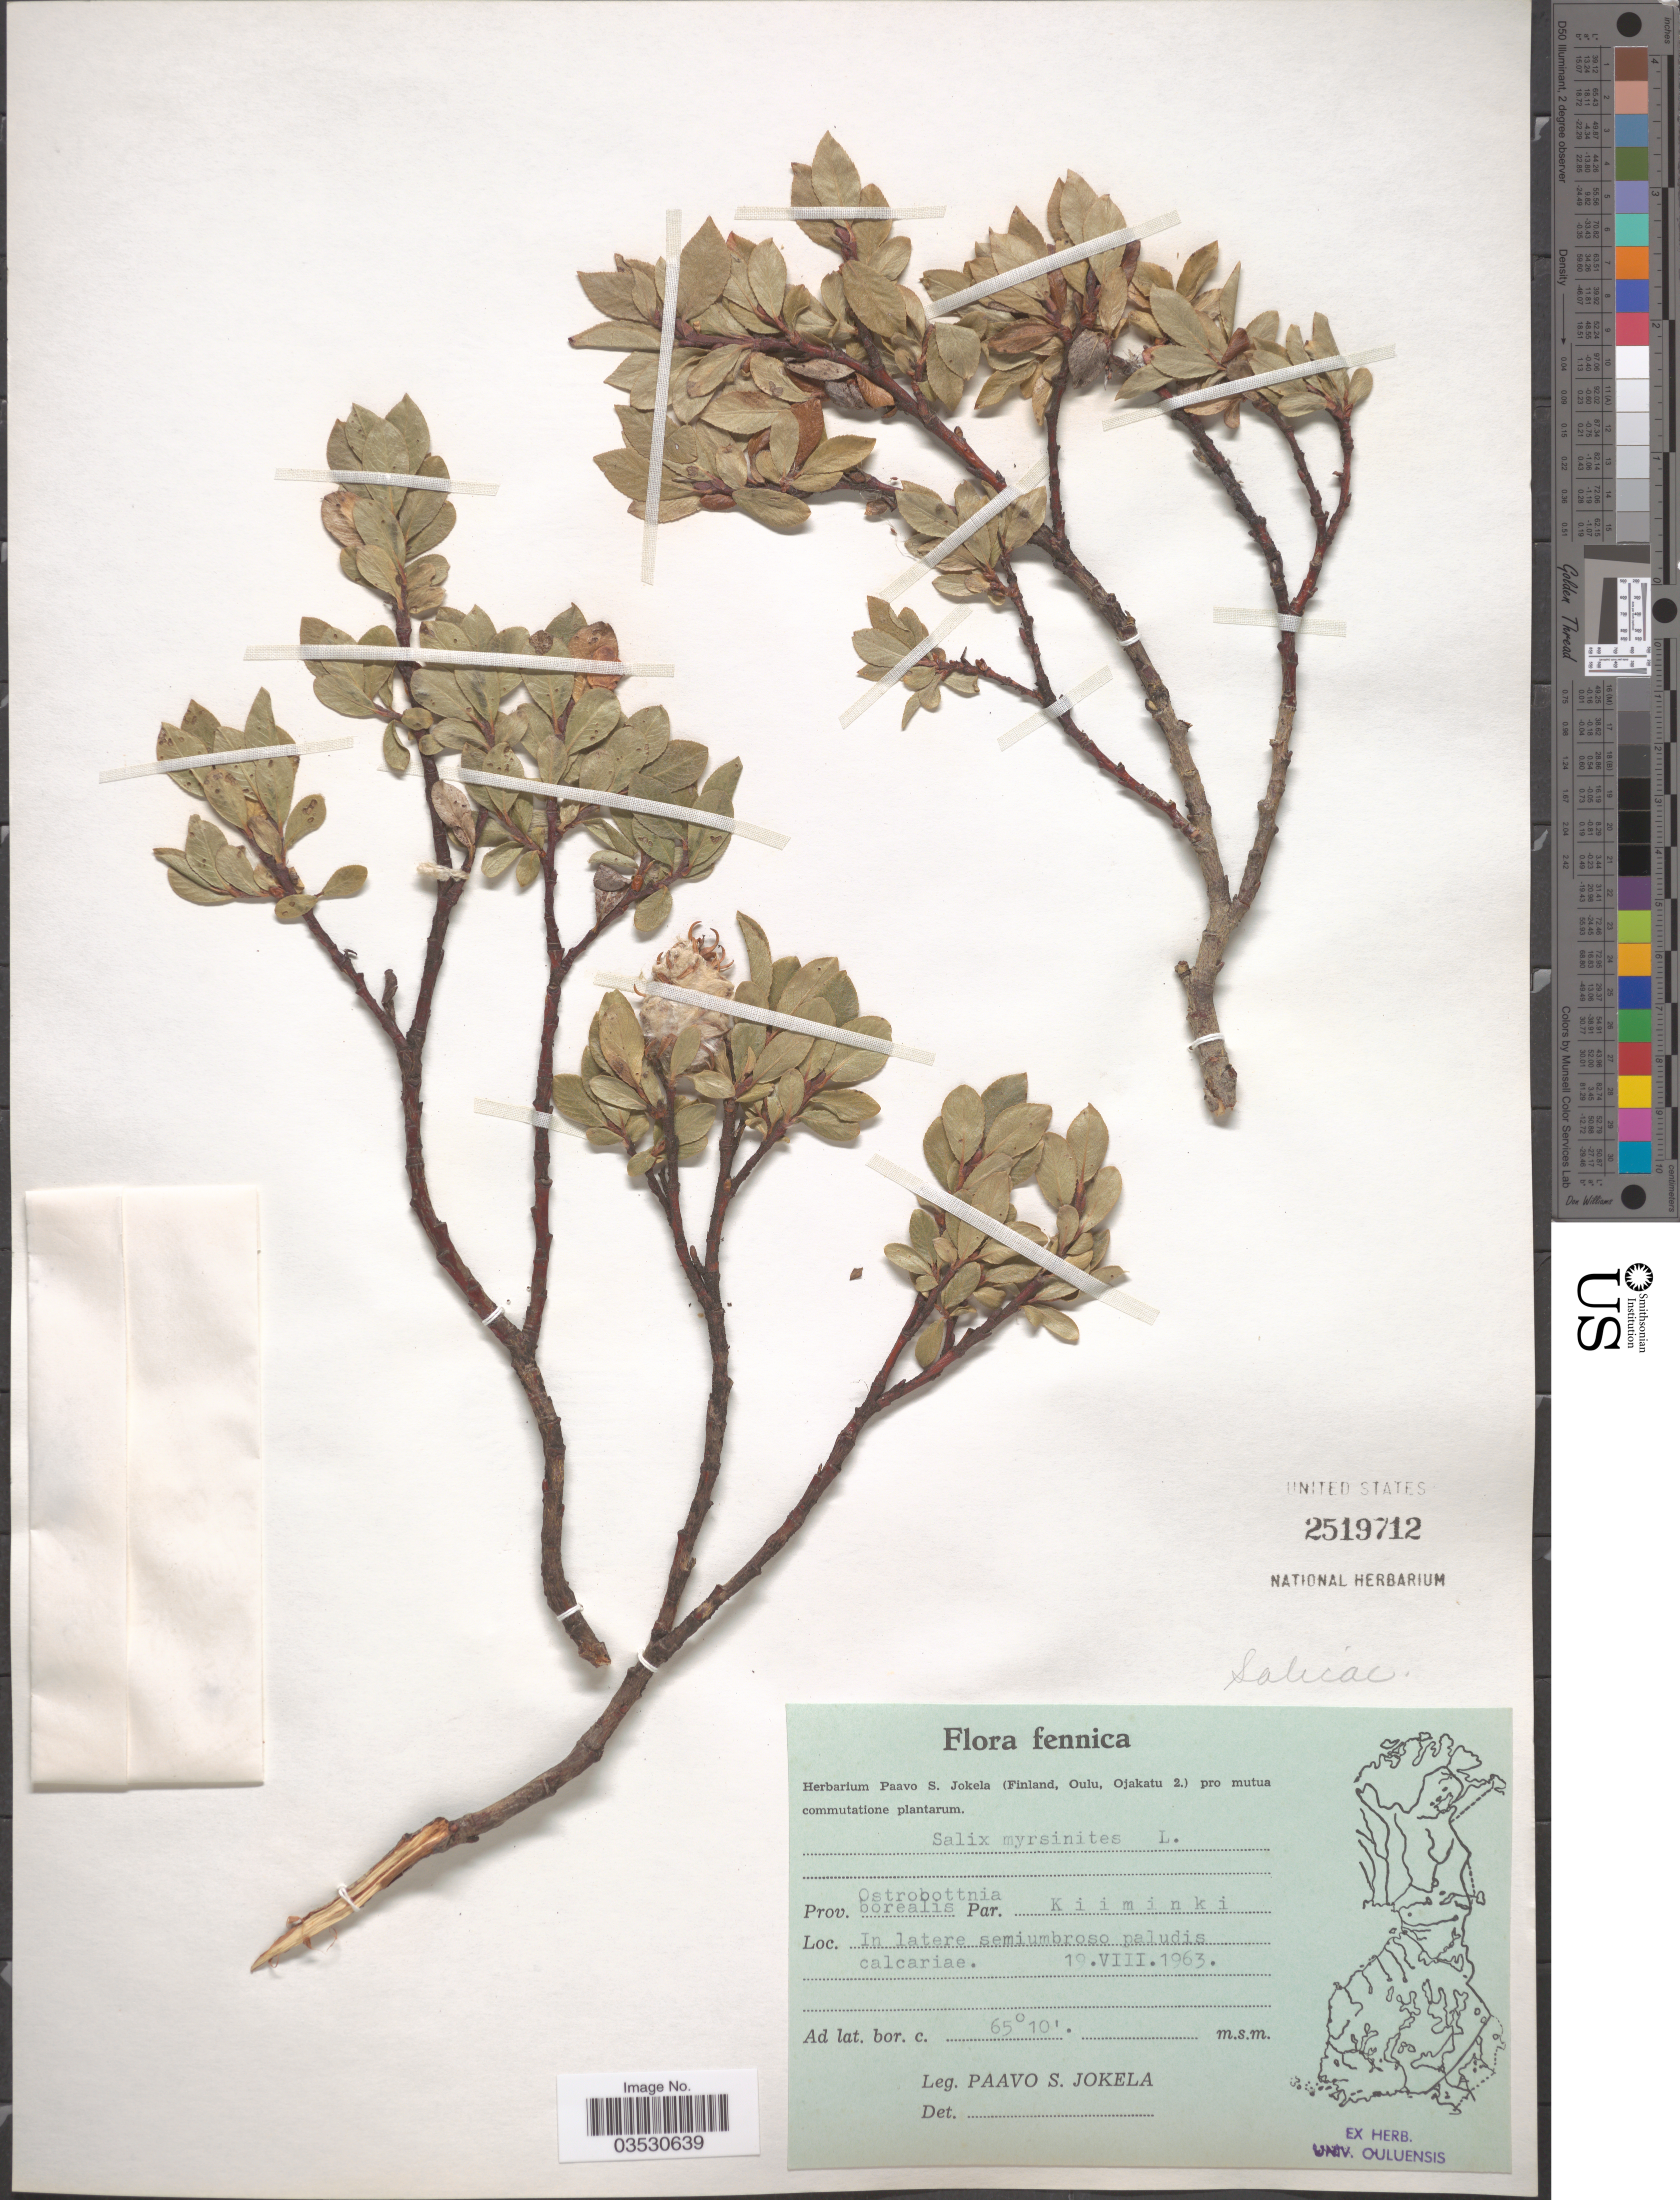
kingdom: Plantae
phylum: Tracheophyta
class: Magnoliopsida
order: Malpighiales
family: Salicaceae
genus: Salix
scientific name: Salix myrsinites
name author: L.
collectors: P. Jokela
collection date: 1963-08-19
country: Finland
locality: Fennica. Prov. Ostrobottnia borealis, Par. Kiiminki. In latere semiumbroso paludis calcariæ.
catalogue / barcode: US 2519712